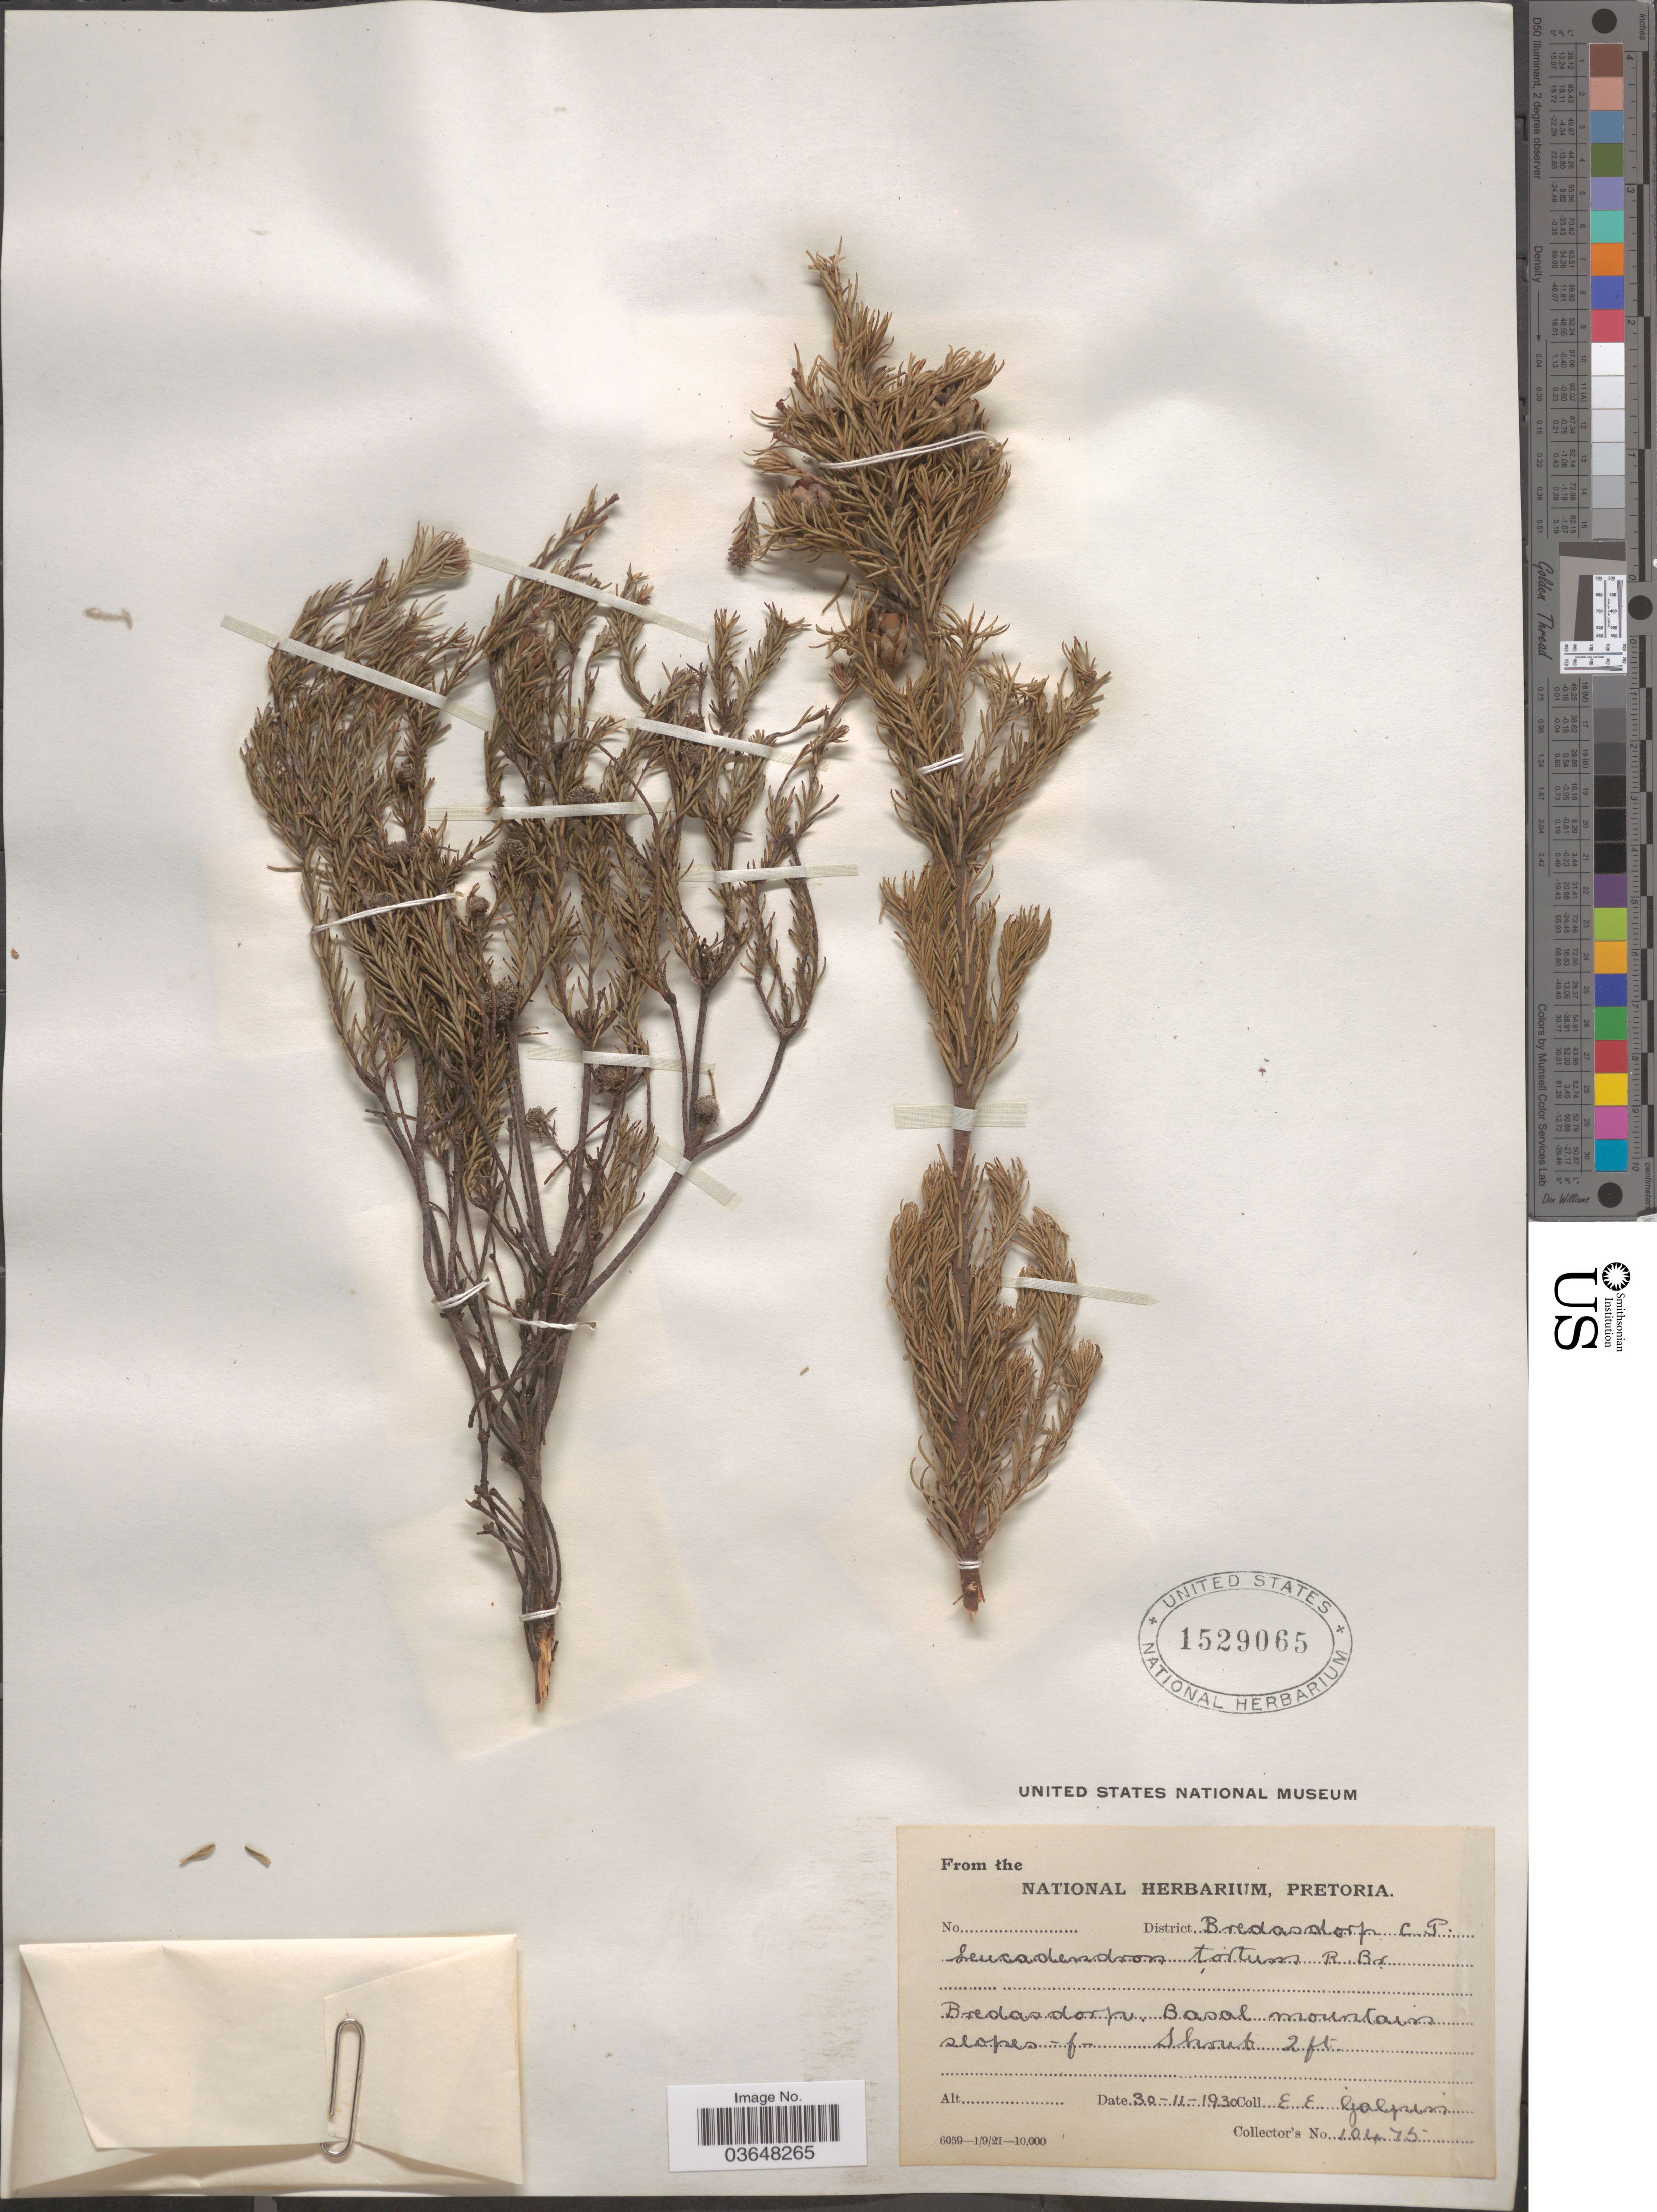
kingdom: Plantae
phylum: Tracheophyta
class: Magnoliopsida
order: Proteales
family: Proteaceae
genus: Leucadendron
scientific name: Leucadendron linifolium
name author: R. Br.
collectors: E. Galpin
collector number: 10475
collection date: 1930-11-30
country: South Africa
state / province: Western Cape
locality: District Bredasdorp. Bredasdorp, Basal mountain slopes.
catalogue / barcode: US 1529065